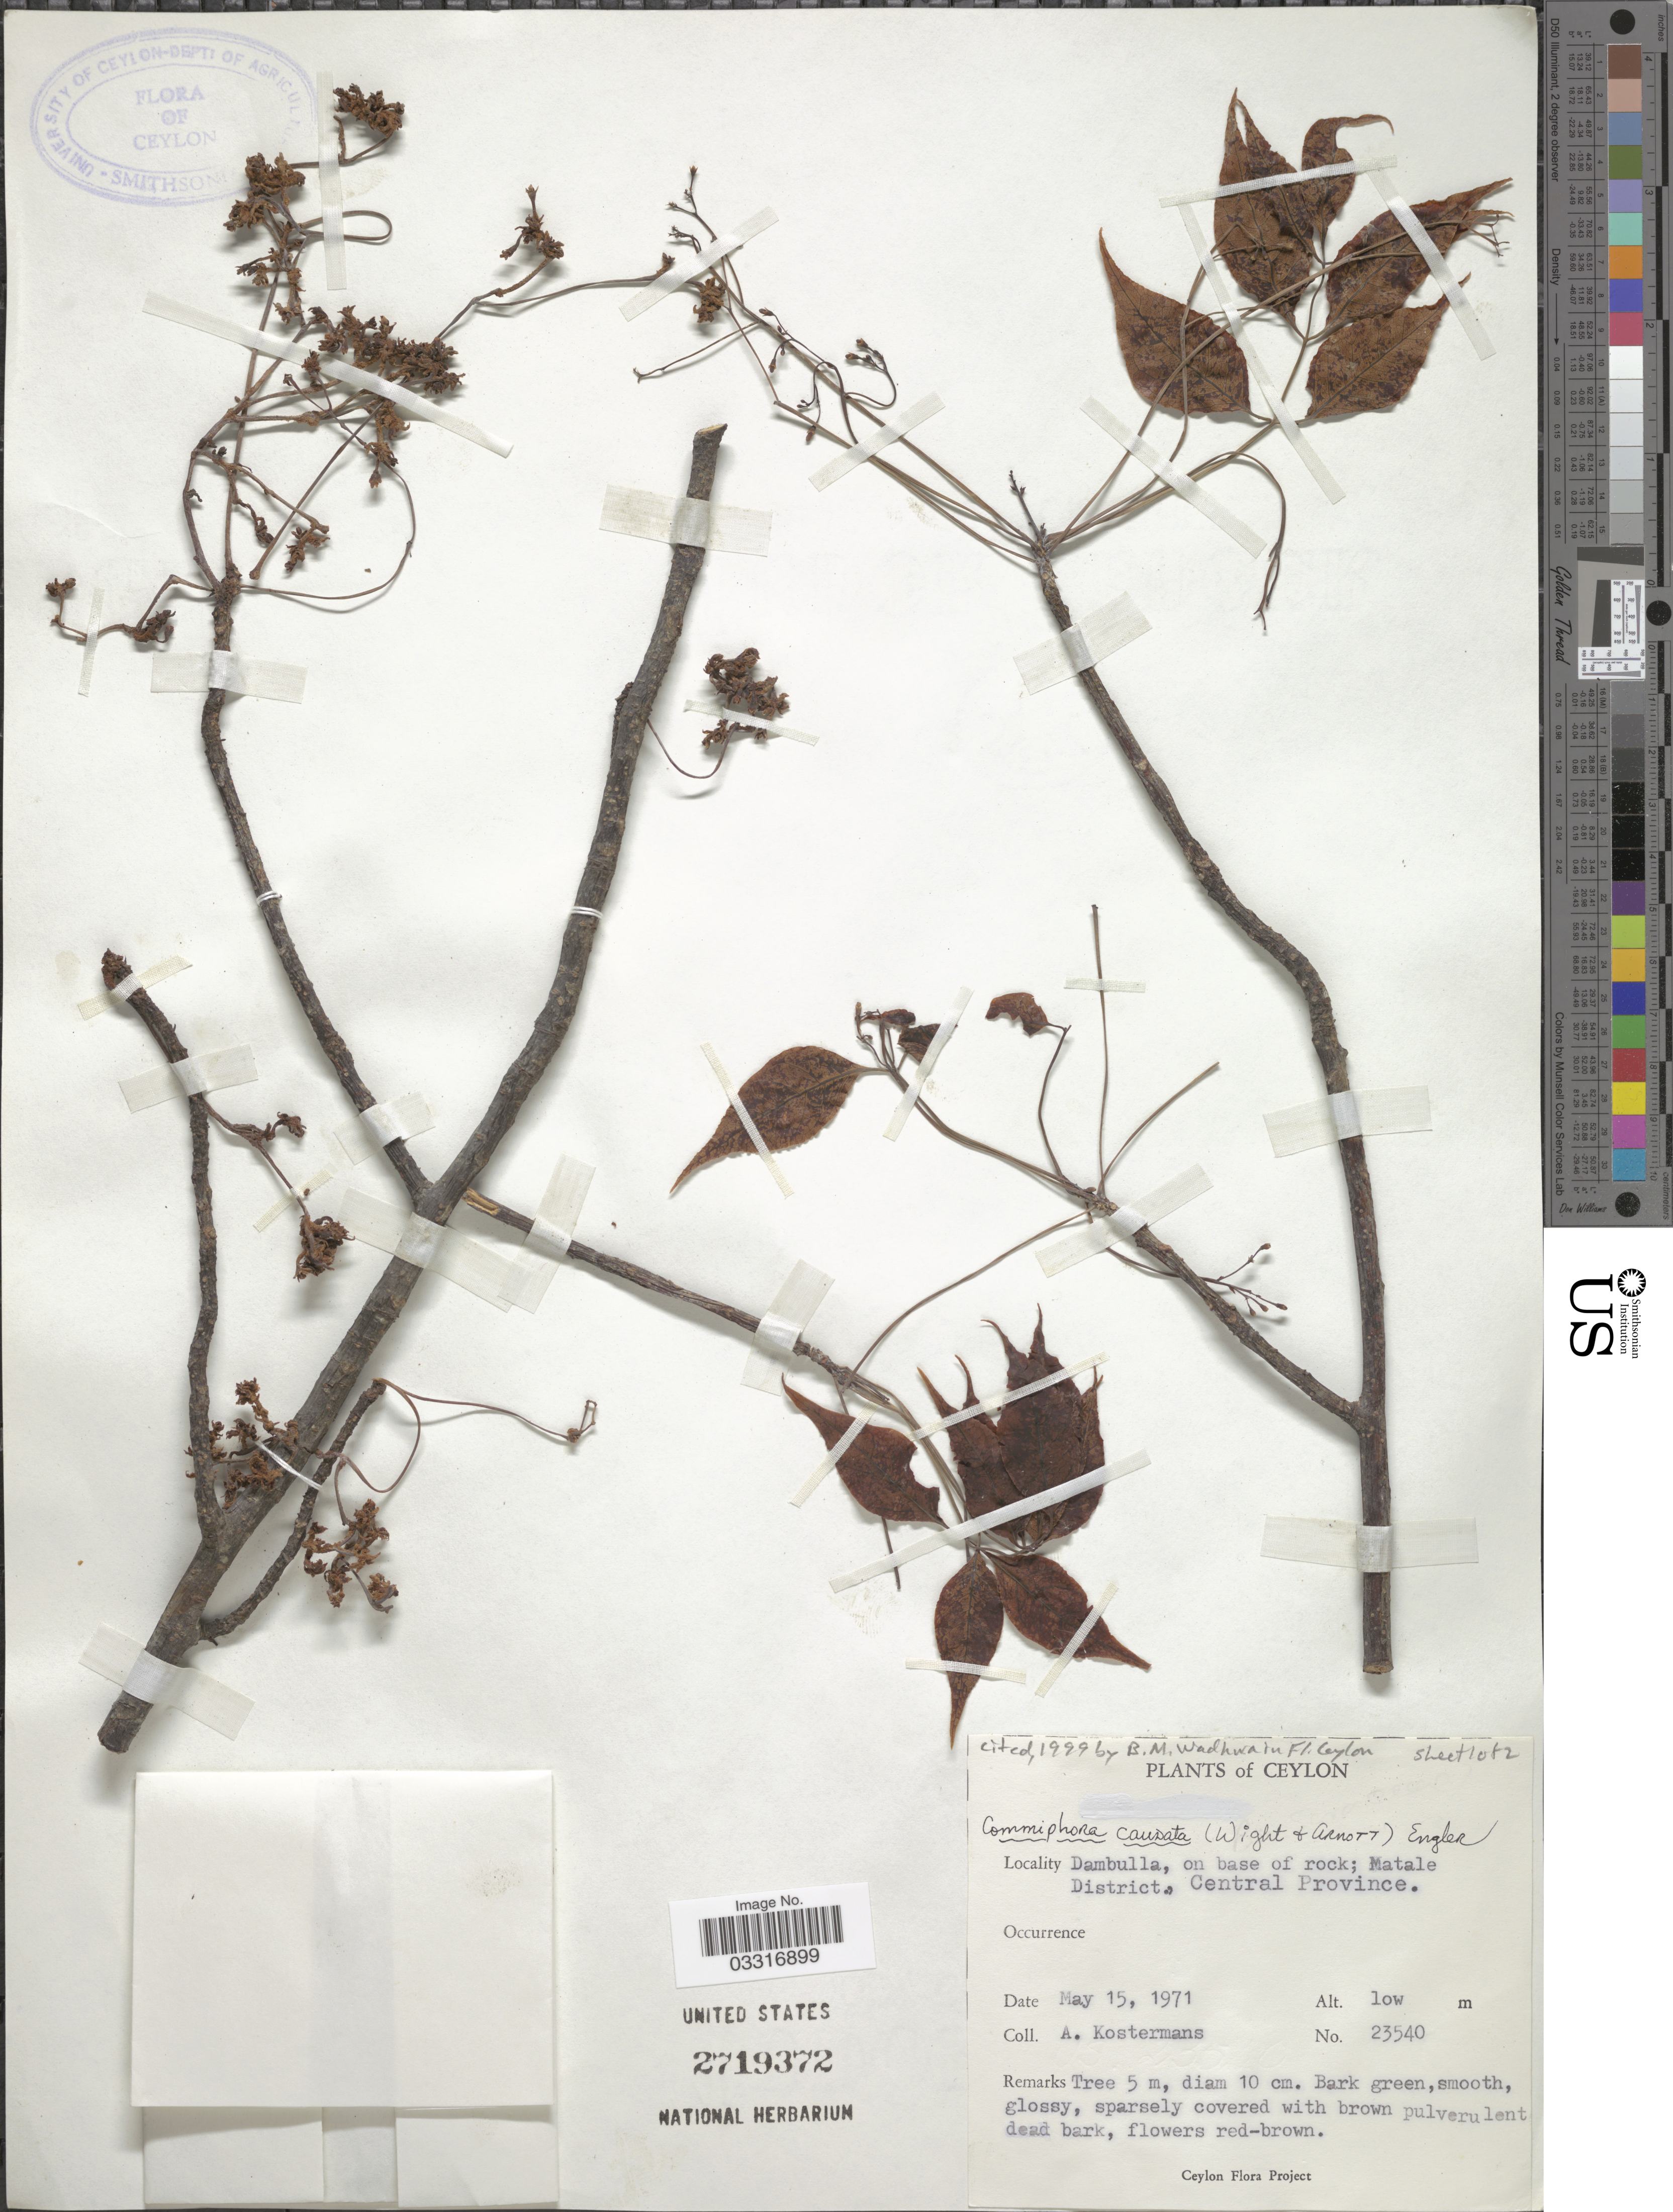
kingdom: Plantae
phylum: Tracheophyta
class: Magnoliopsida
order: Sapindales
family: Burseraceae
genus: Commiphora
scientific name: Commiphora caudata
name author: Engl.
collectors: A. J. G. Kostermans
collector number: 23540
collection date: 1971-05-15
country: Sri Lanka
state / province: Central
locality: Ceylon, Dambulla, on base of rock; Matale District.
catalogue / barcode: US 2719372